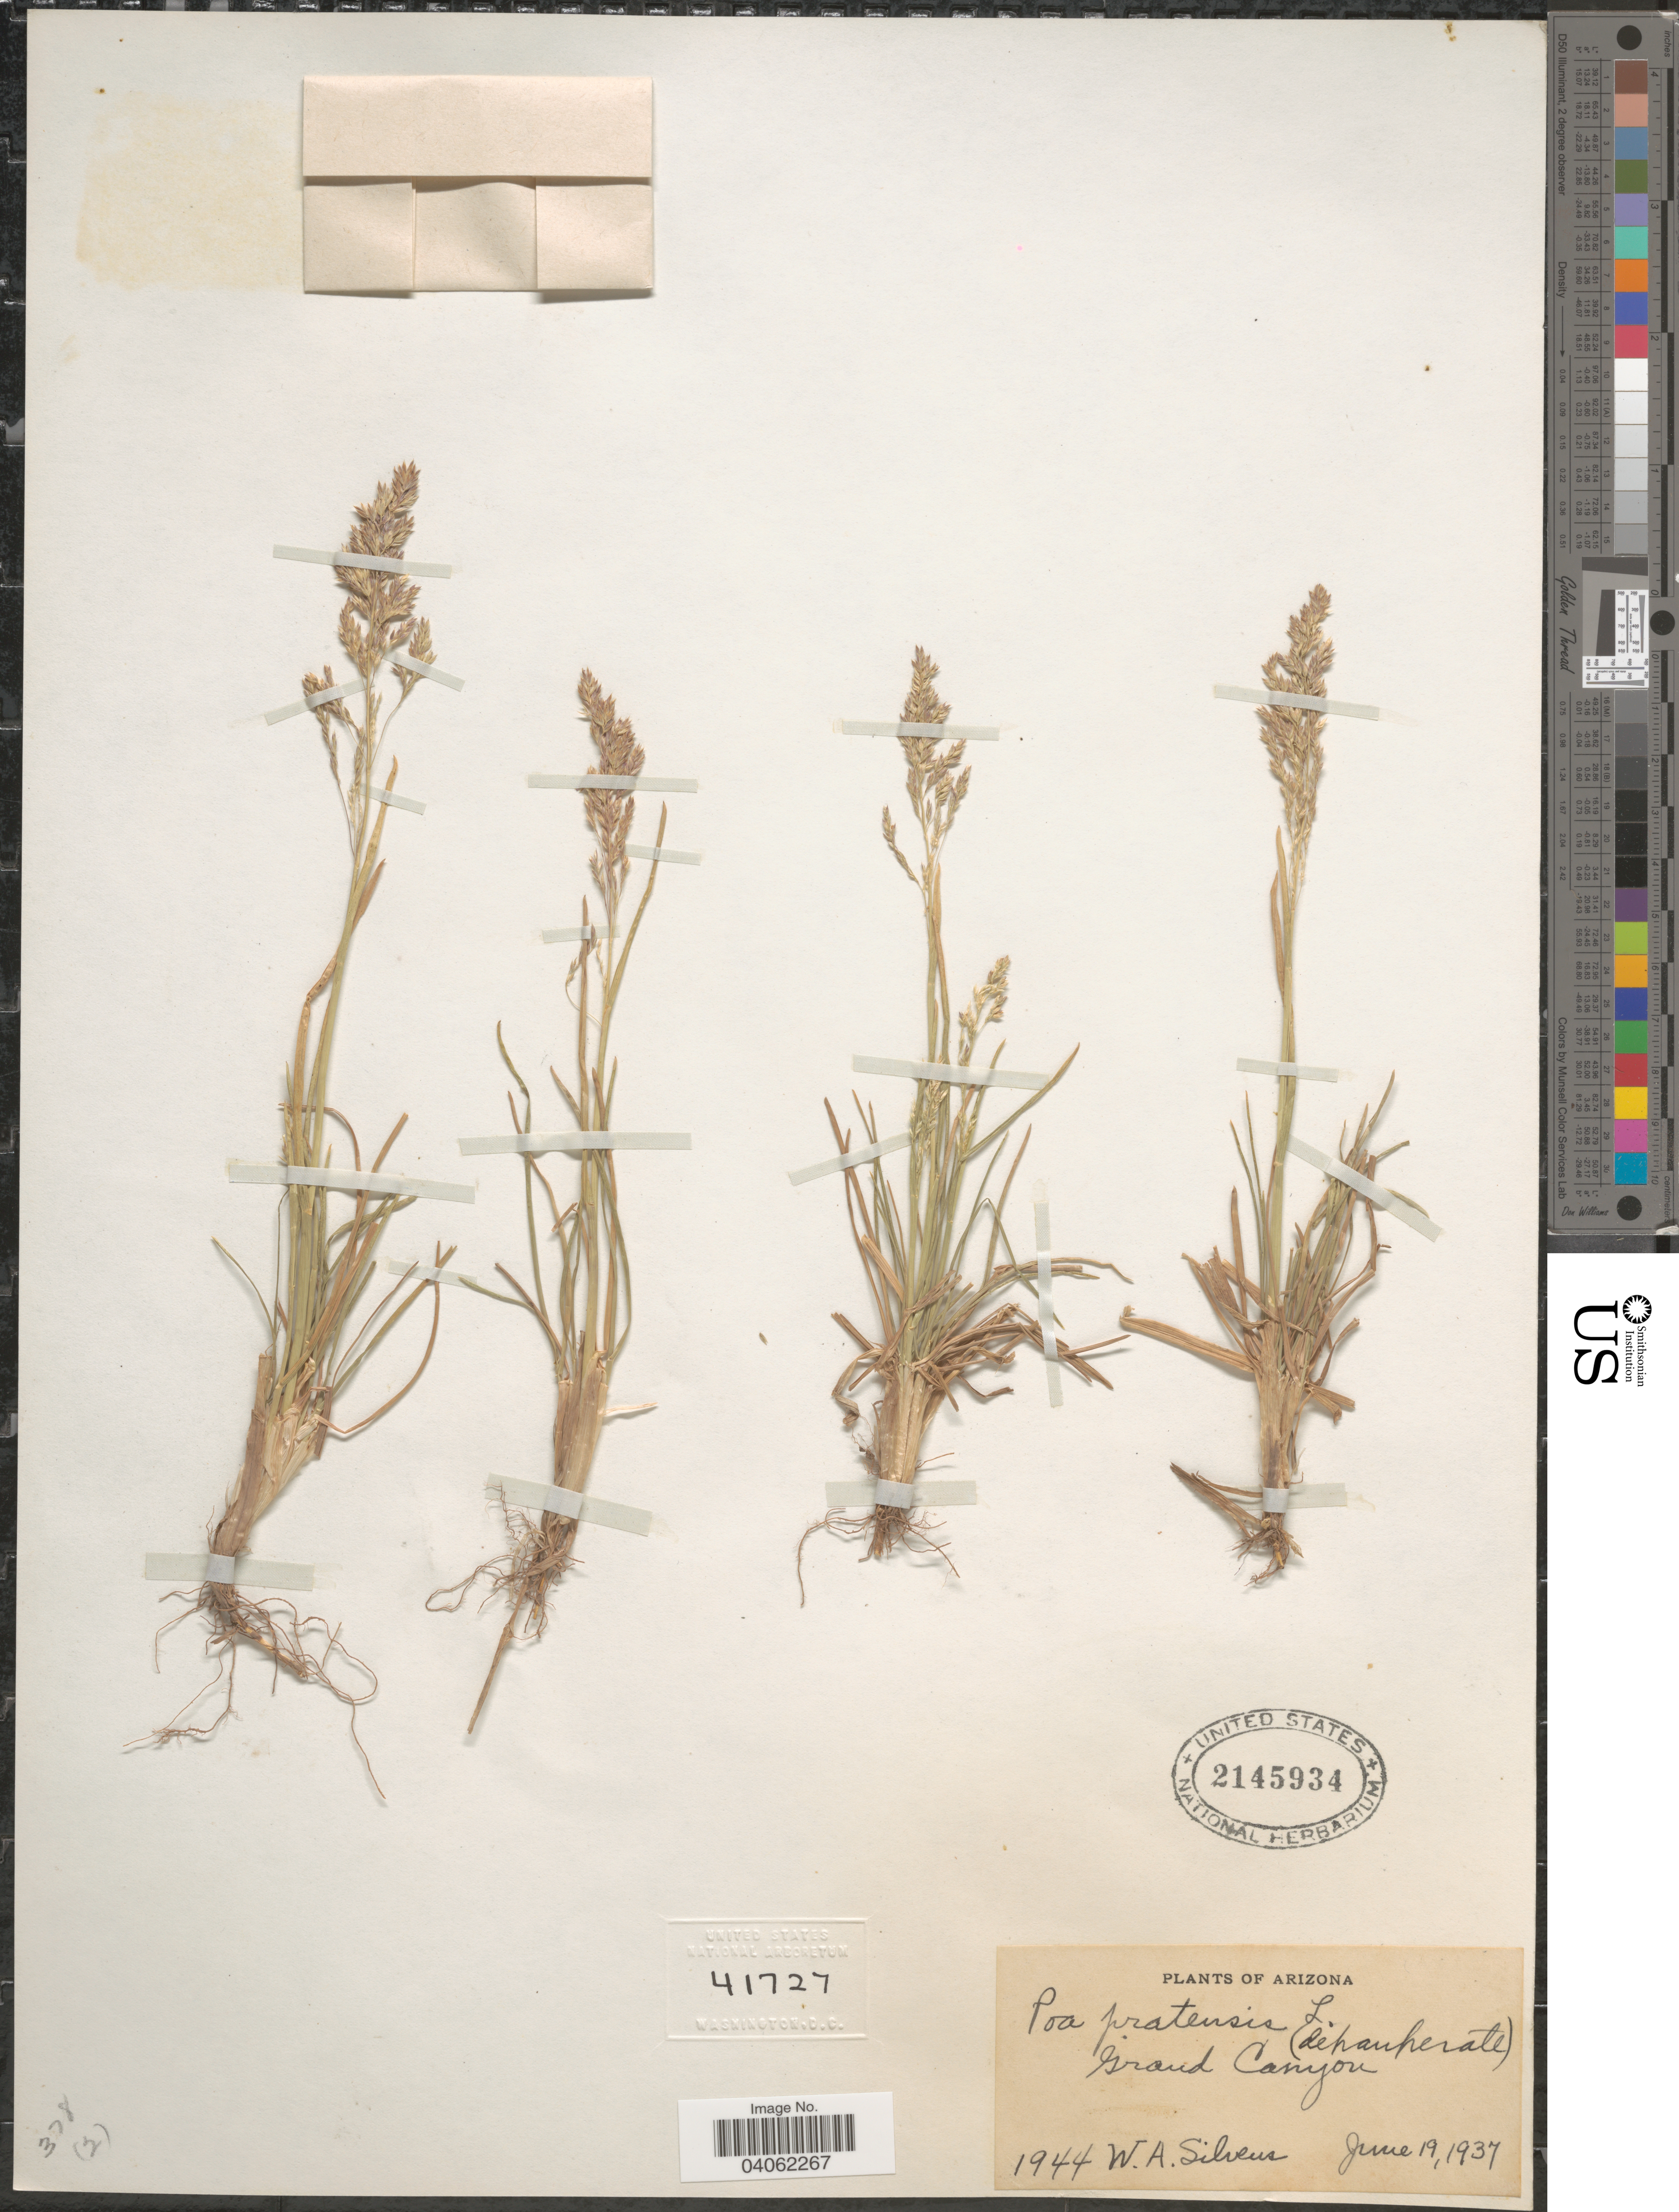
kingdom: Plantae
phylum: Tracheophyta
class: Liliopsida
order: Poales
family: Poaceae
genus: Poa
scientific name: Poa pratensis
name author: L.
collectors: W. Silveus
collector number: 1944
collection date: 1937-06-19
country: United States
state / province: Arizona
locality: Grand Canyon.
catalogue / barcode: US 2145934